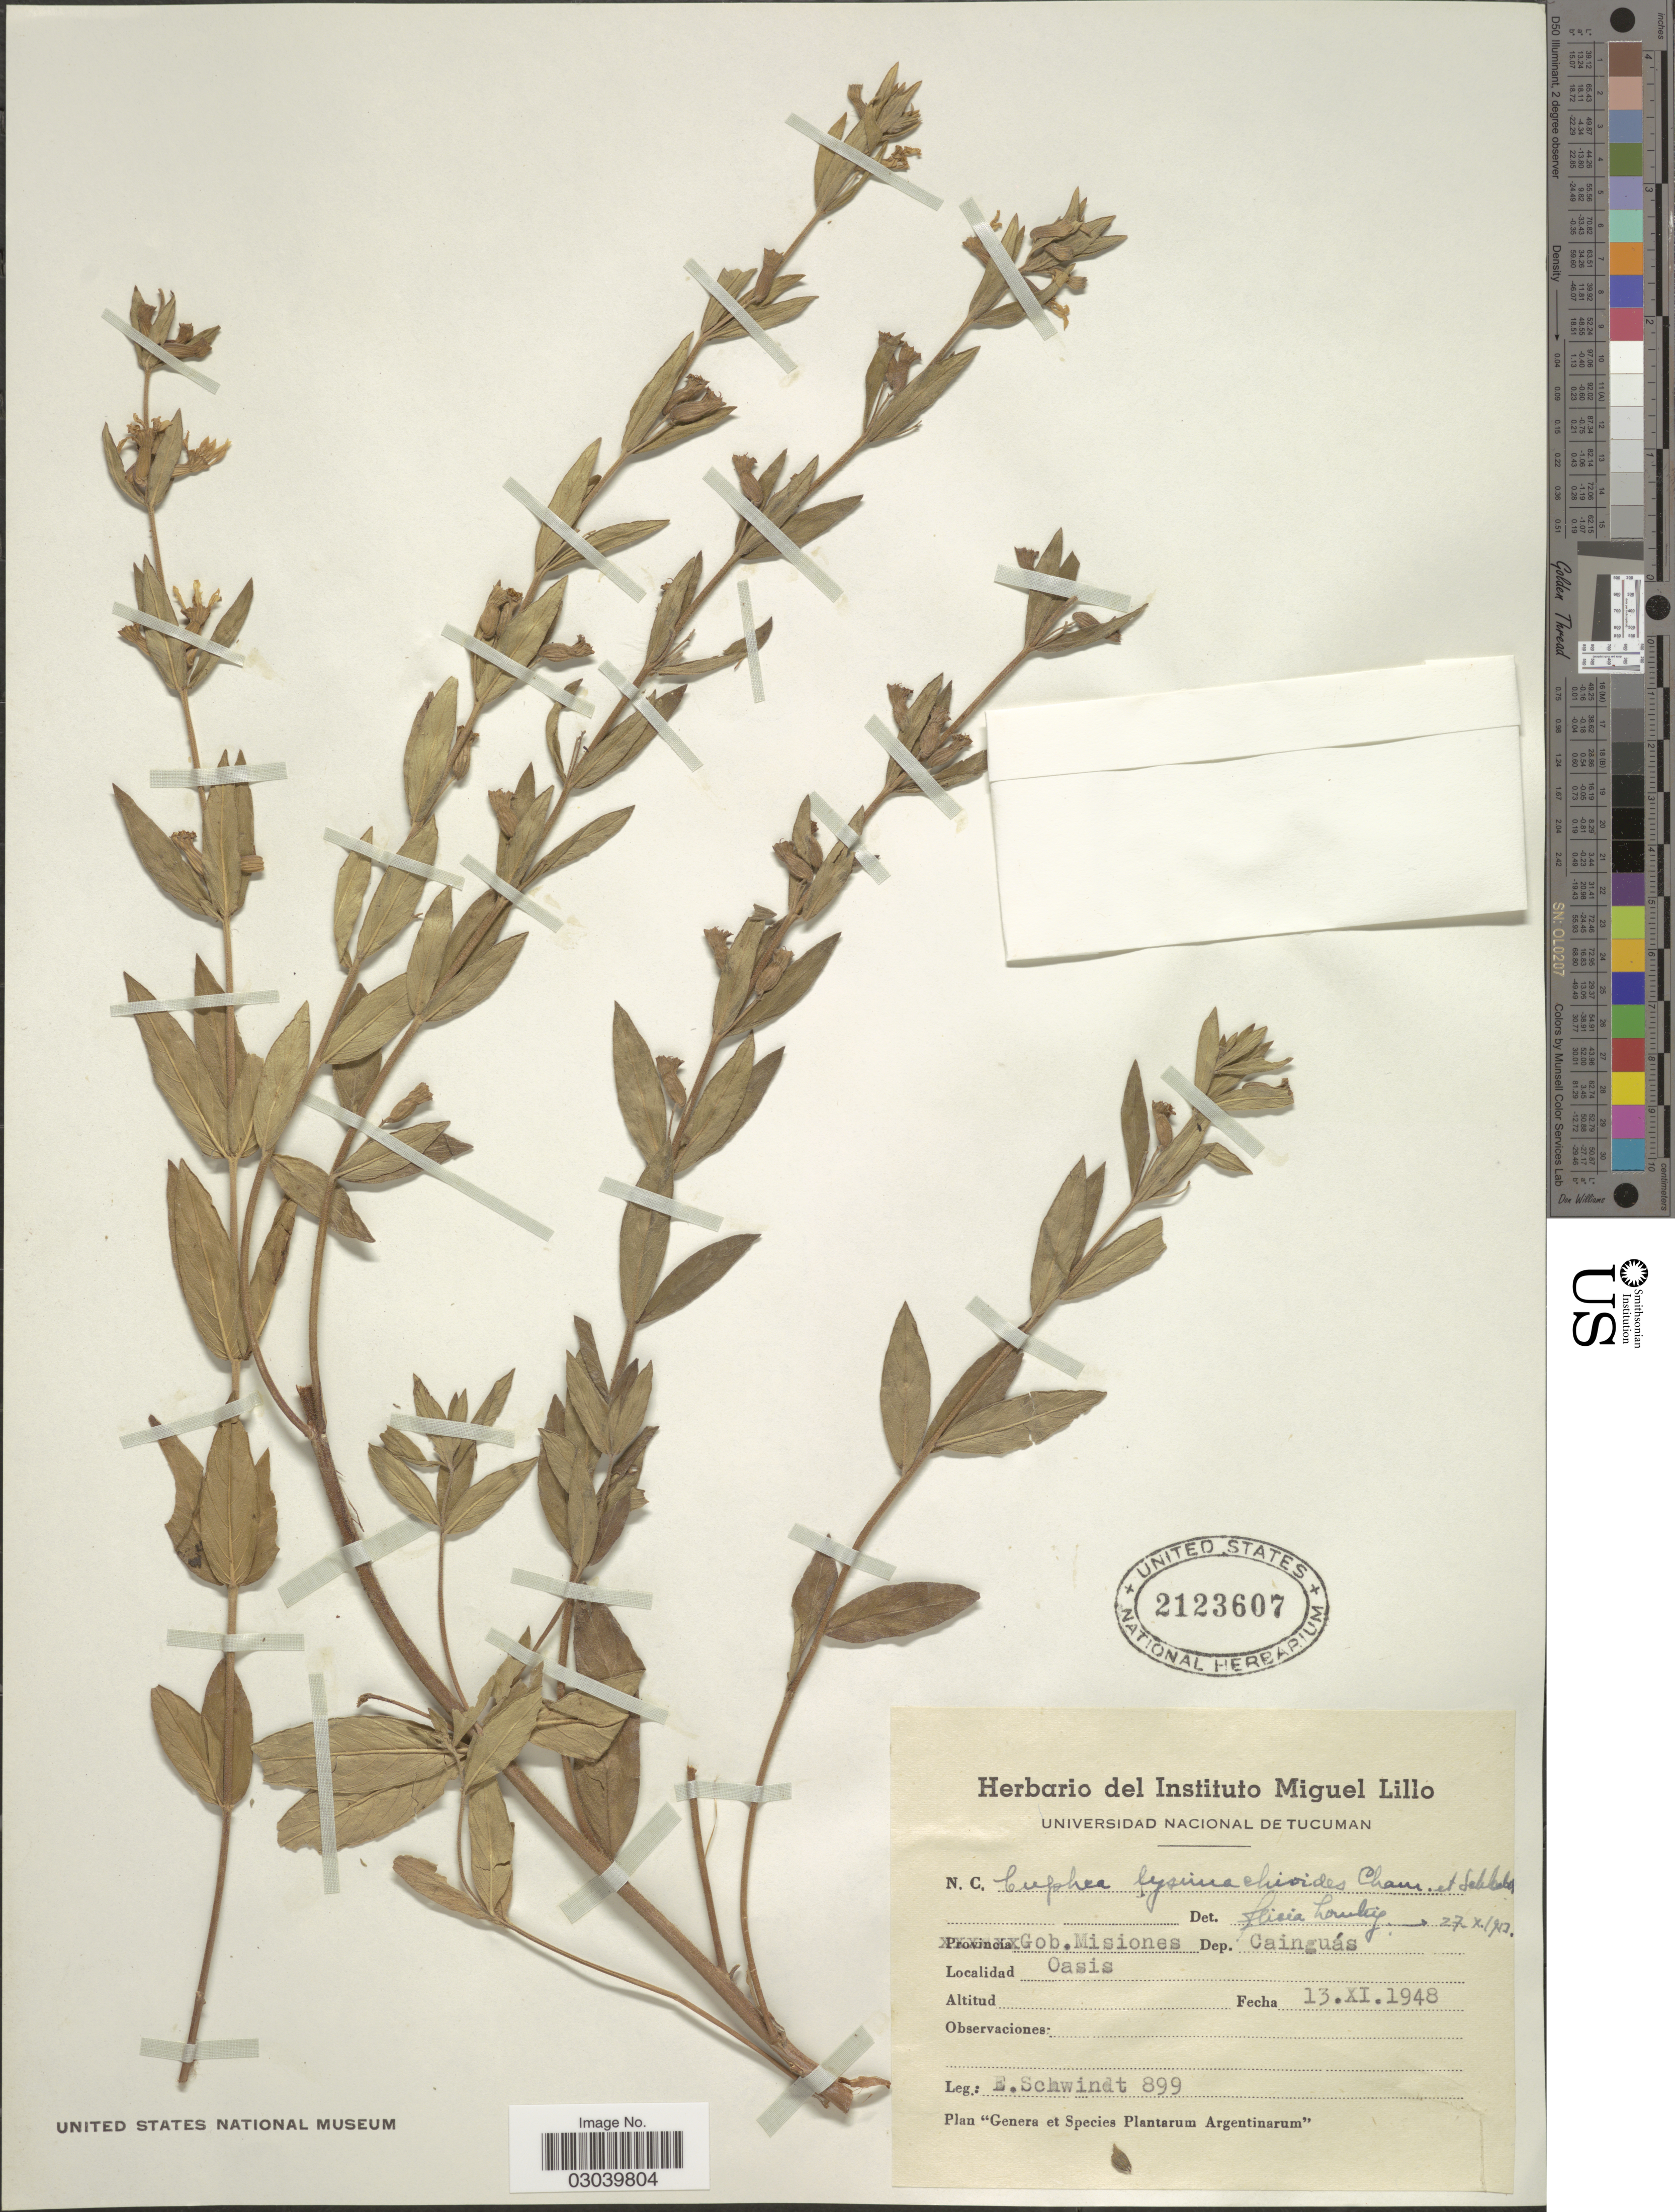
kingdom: Plantae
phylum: Tracheophyta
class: Magnoliopsida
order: Myrtales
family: Lythraceae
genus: Cuphea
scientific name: Cuphea lysimachioides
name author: Cham. & Schltdl.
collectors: E. Schwindt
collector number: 899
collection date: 1948-11-13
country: Argentina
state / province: Misiones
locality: Gob. Misiones. Dep. Cainguás. Oasis.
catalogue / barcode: US 2123607